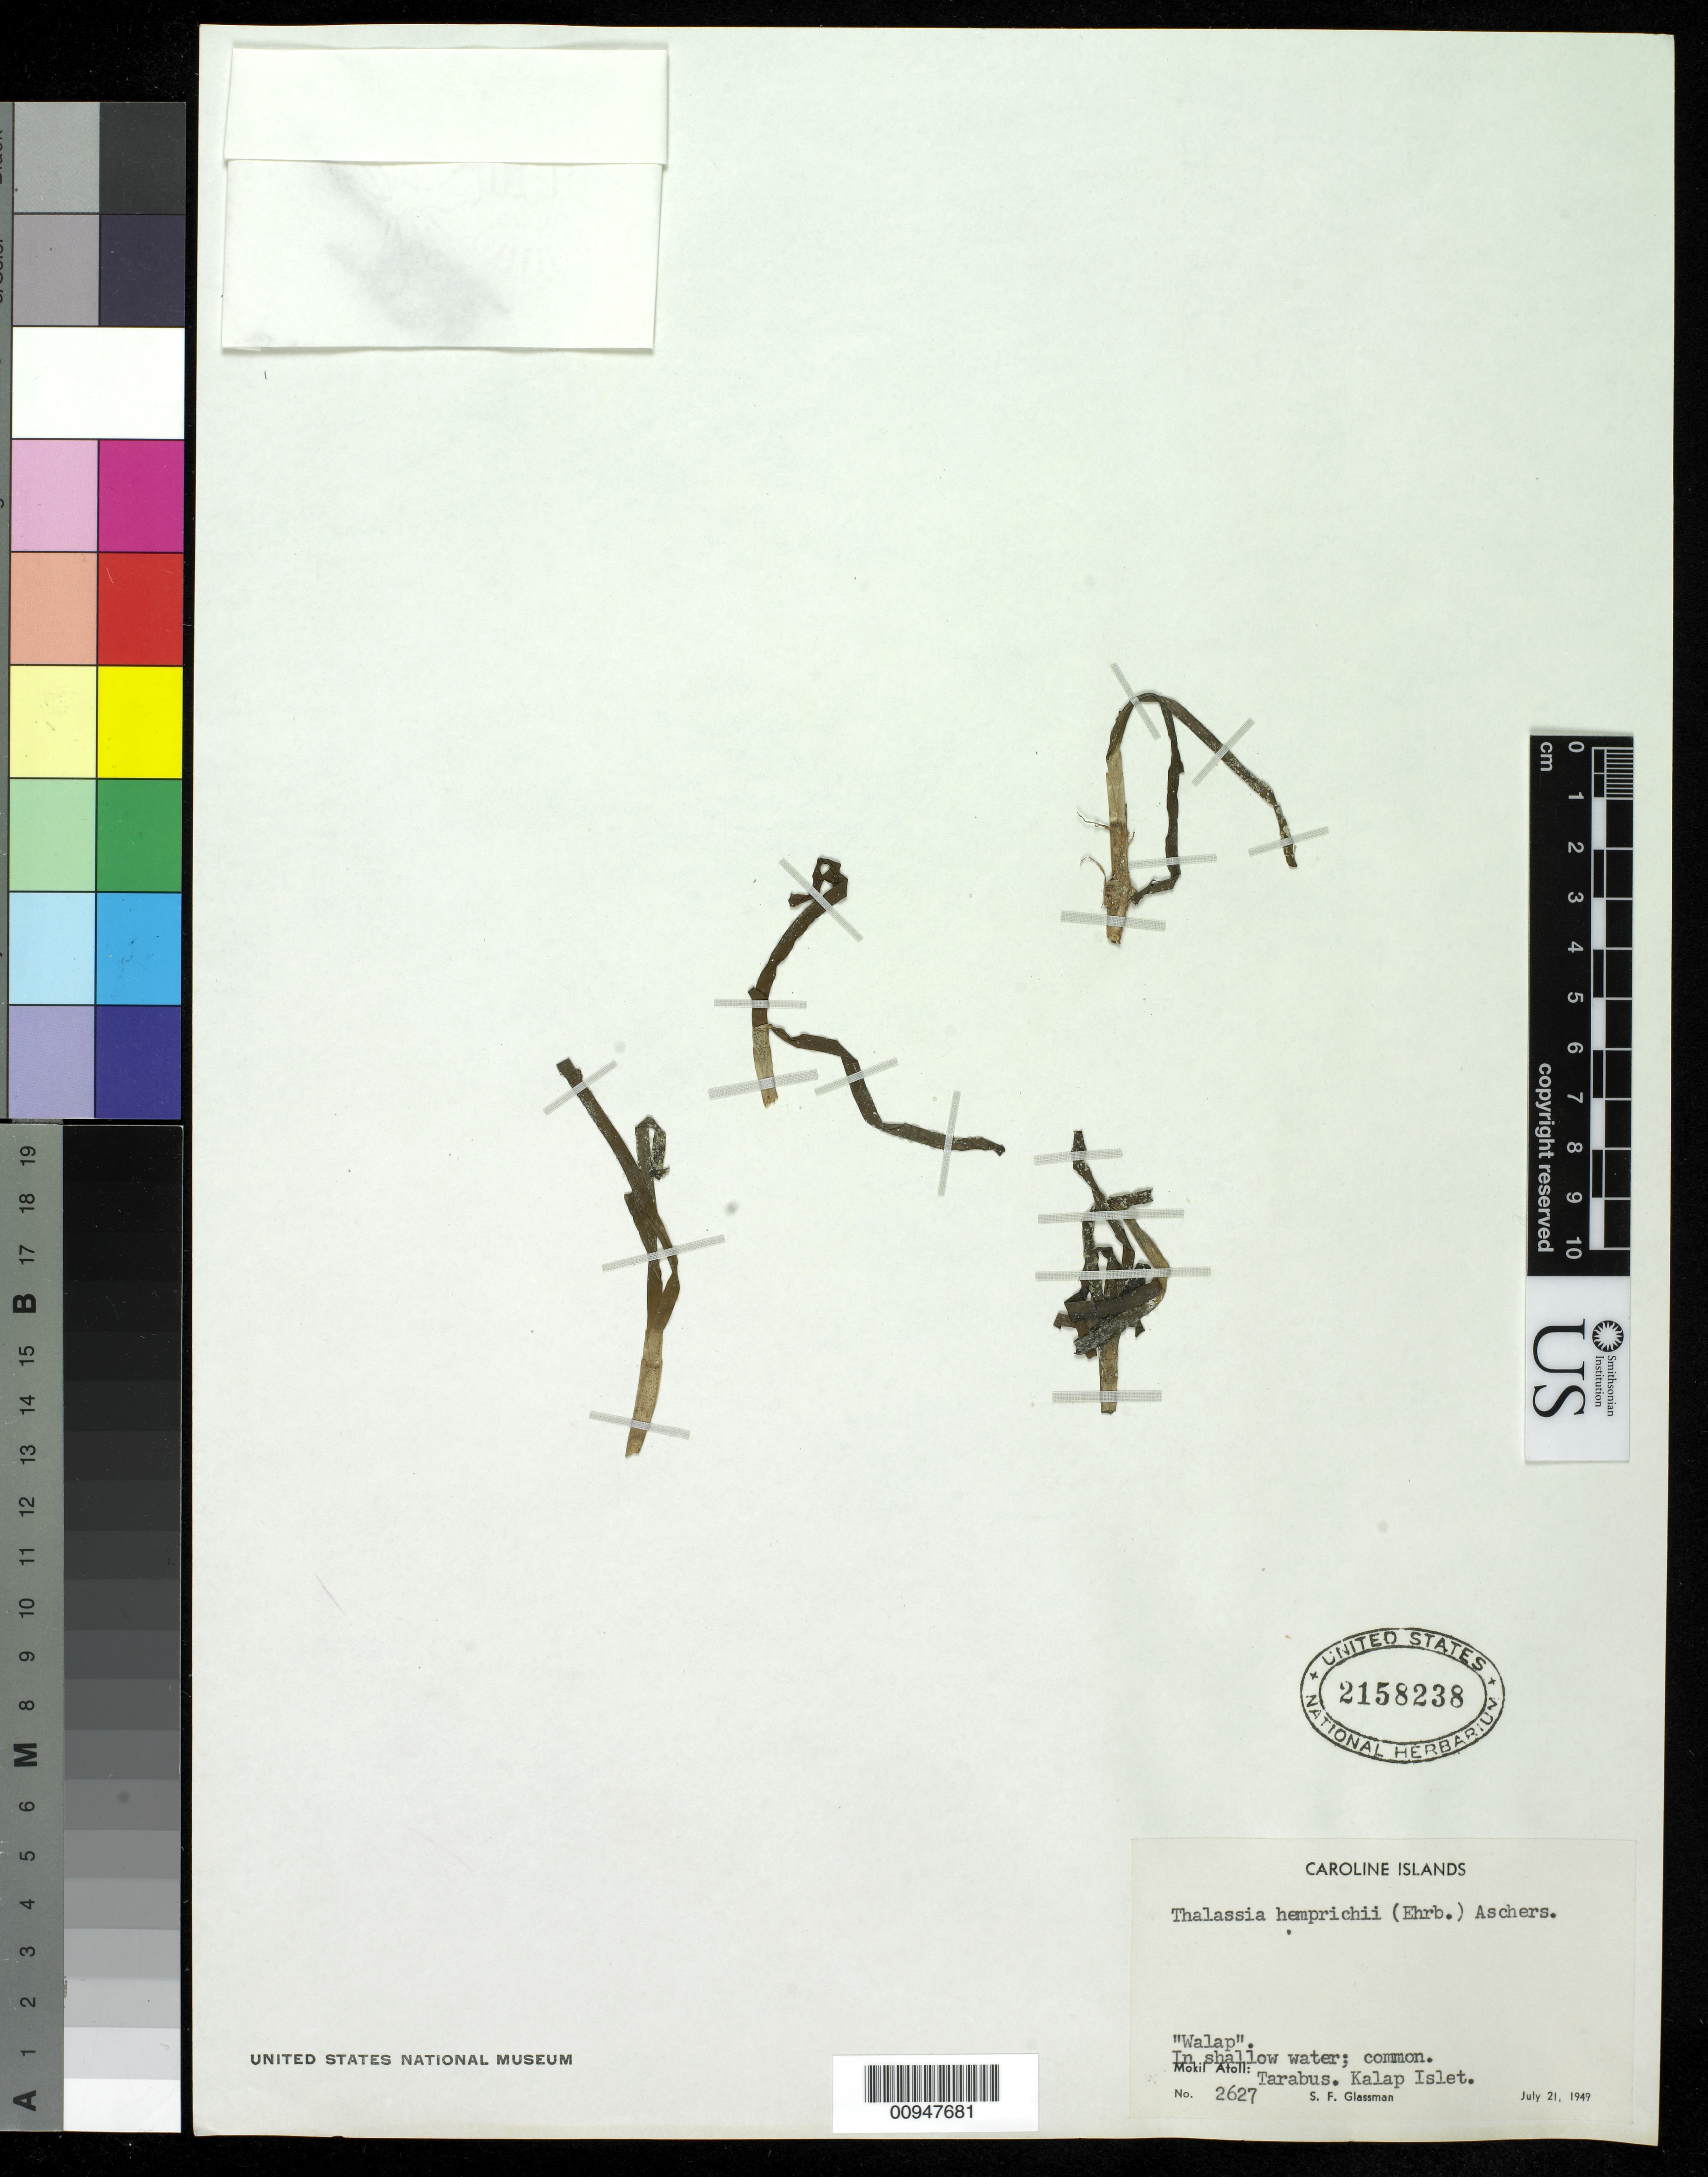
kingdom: Plantae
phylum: Tracheophyta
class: Liliopsida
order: Alismatales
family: Hydrocharitaceae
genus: Thalassia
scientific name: Thalassia hemprichii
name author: Asch.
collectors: S. F. Glassman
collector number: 2627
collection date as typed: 21 Jul 1949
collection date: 1949-07-21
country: Micronesia, Federated States of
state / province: Pohnpei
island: Mwokil (Mokil) Atoll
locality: Kalap Islet, Tarabus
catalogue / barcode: US 2158238